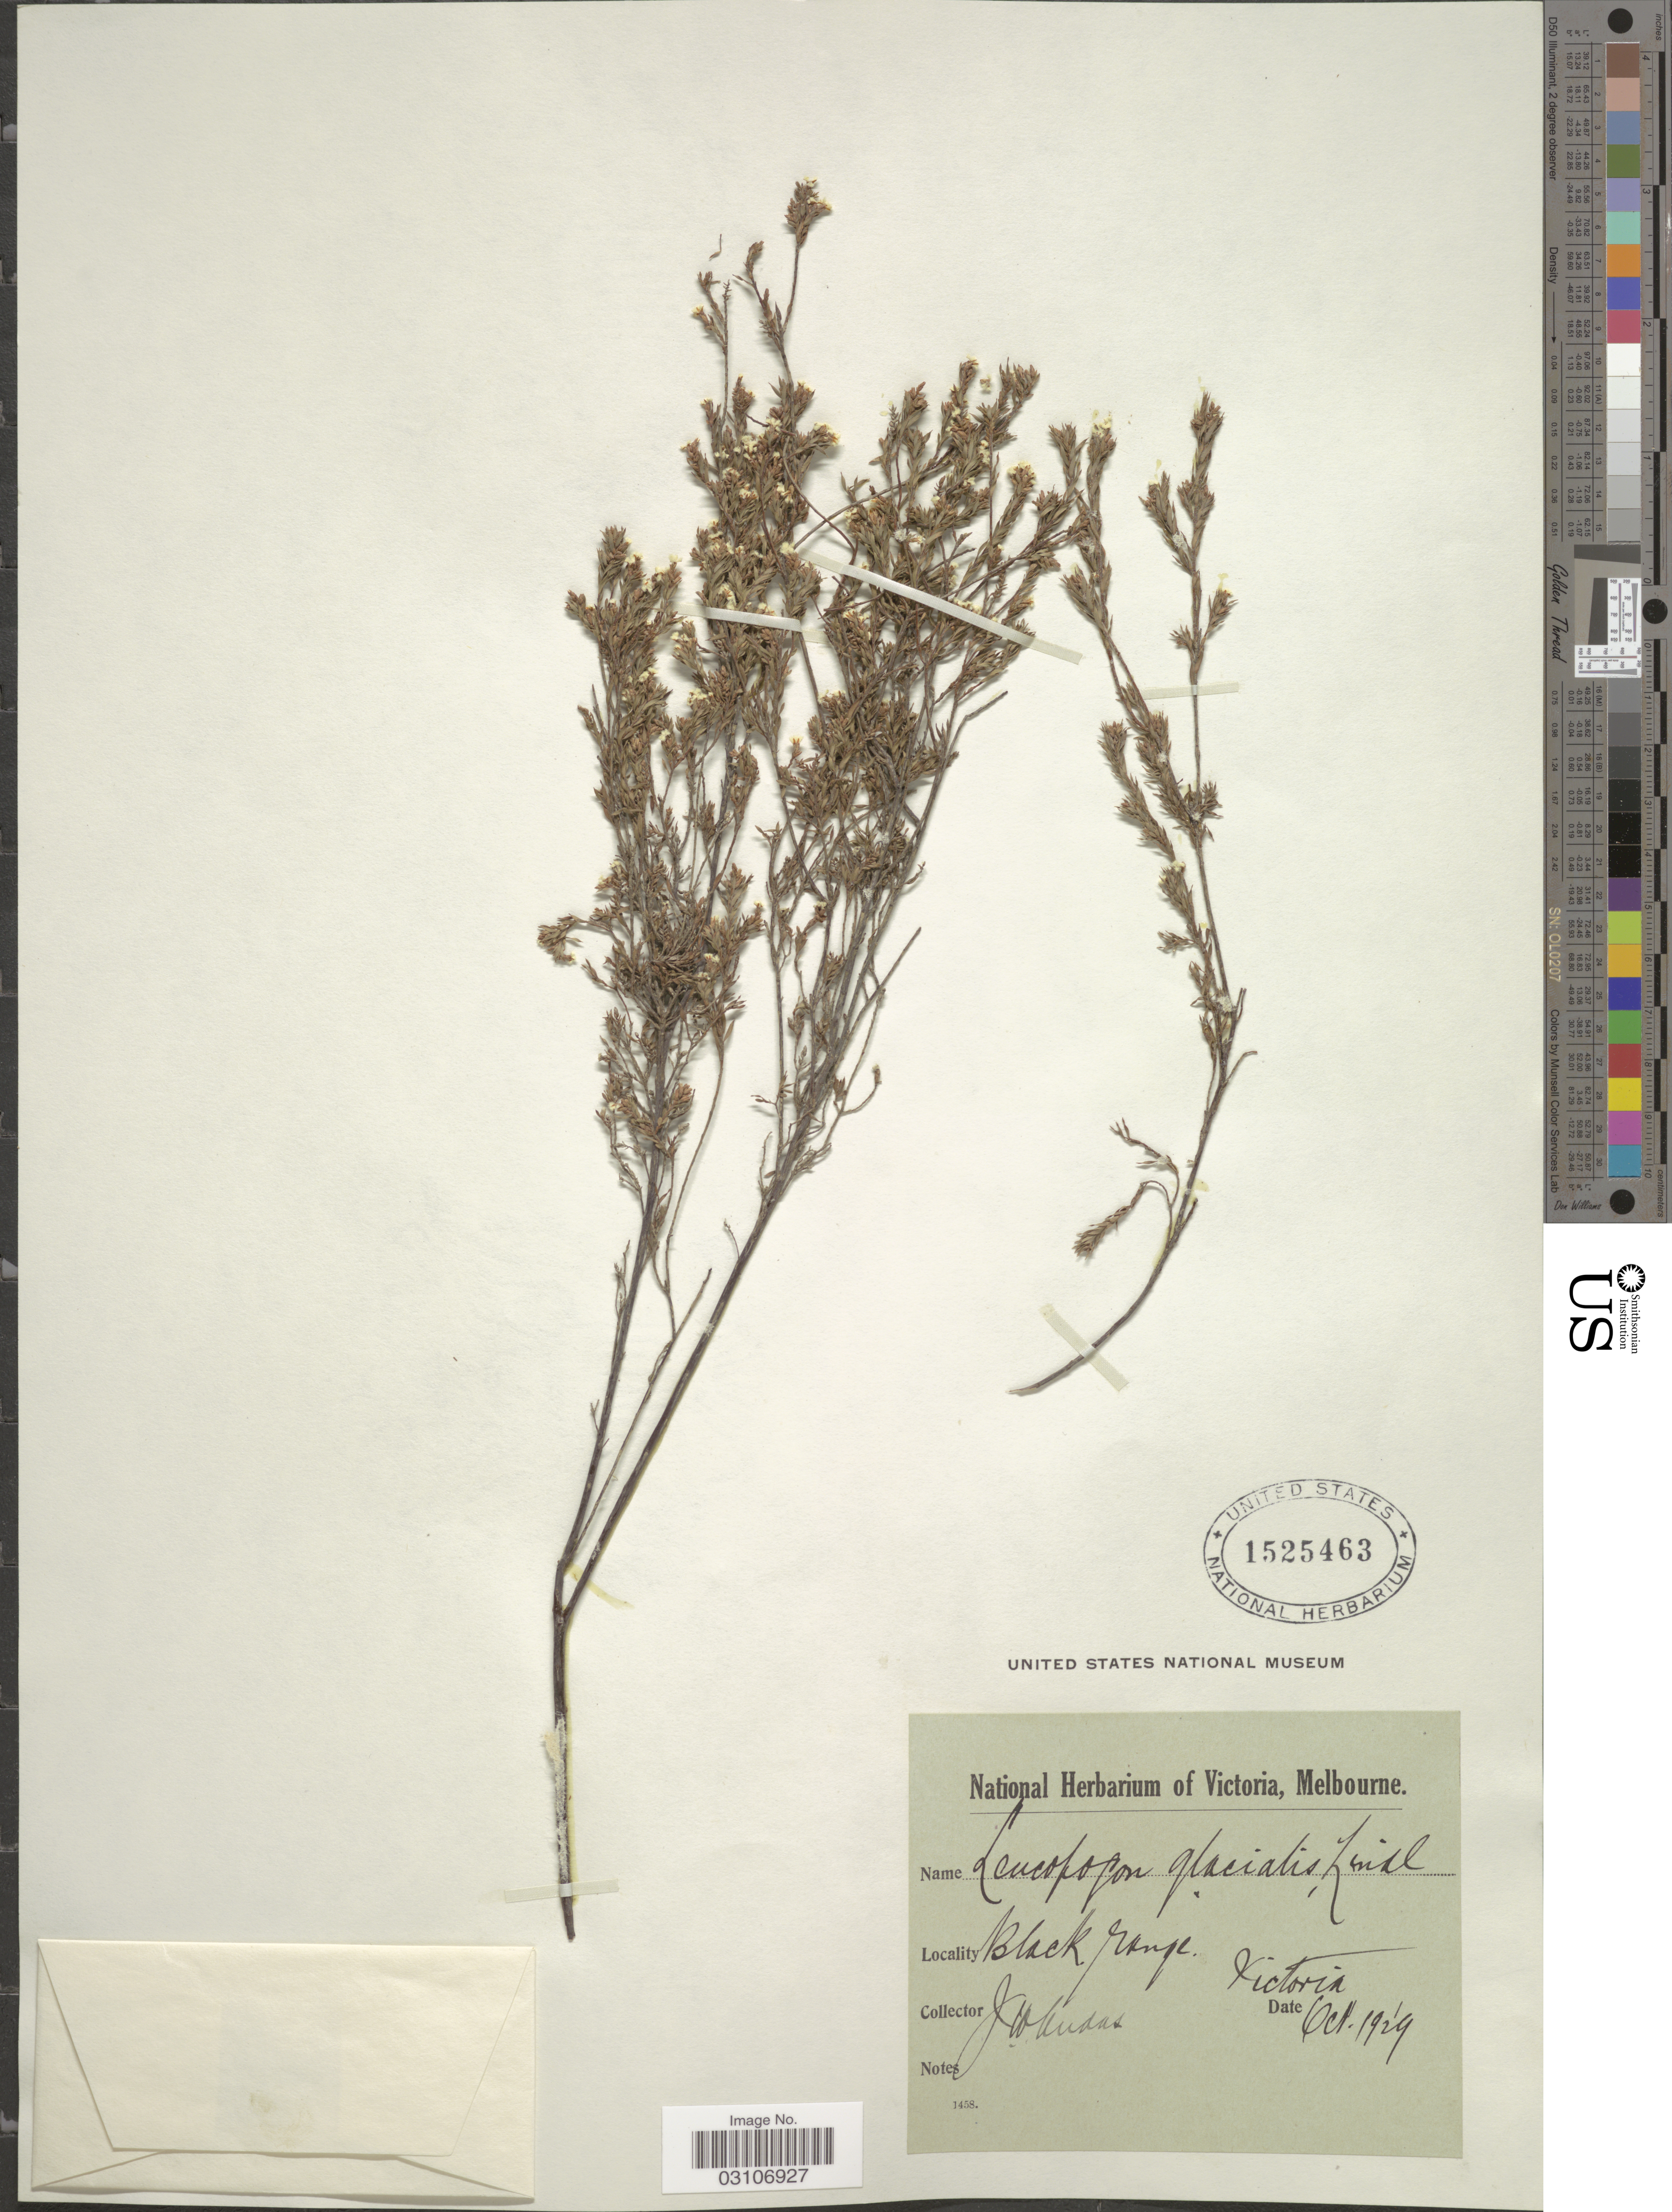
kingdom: Plantae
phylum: Tracheophyta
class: Magnoliopsida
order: Ericales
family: Ericaceae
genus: Leucopogon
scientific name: Leucopogon glacialis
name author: Lindl.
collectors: J. Audas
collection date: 1929-10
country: Australia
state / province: Victoria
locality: Black range. Victoria.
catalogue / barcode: US 1525463